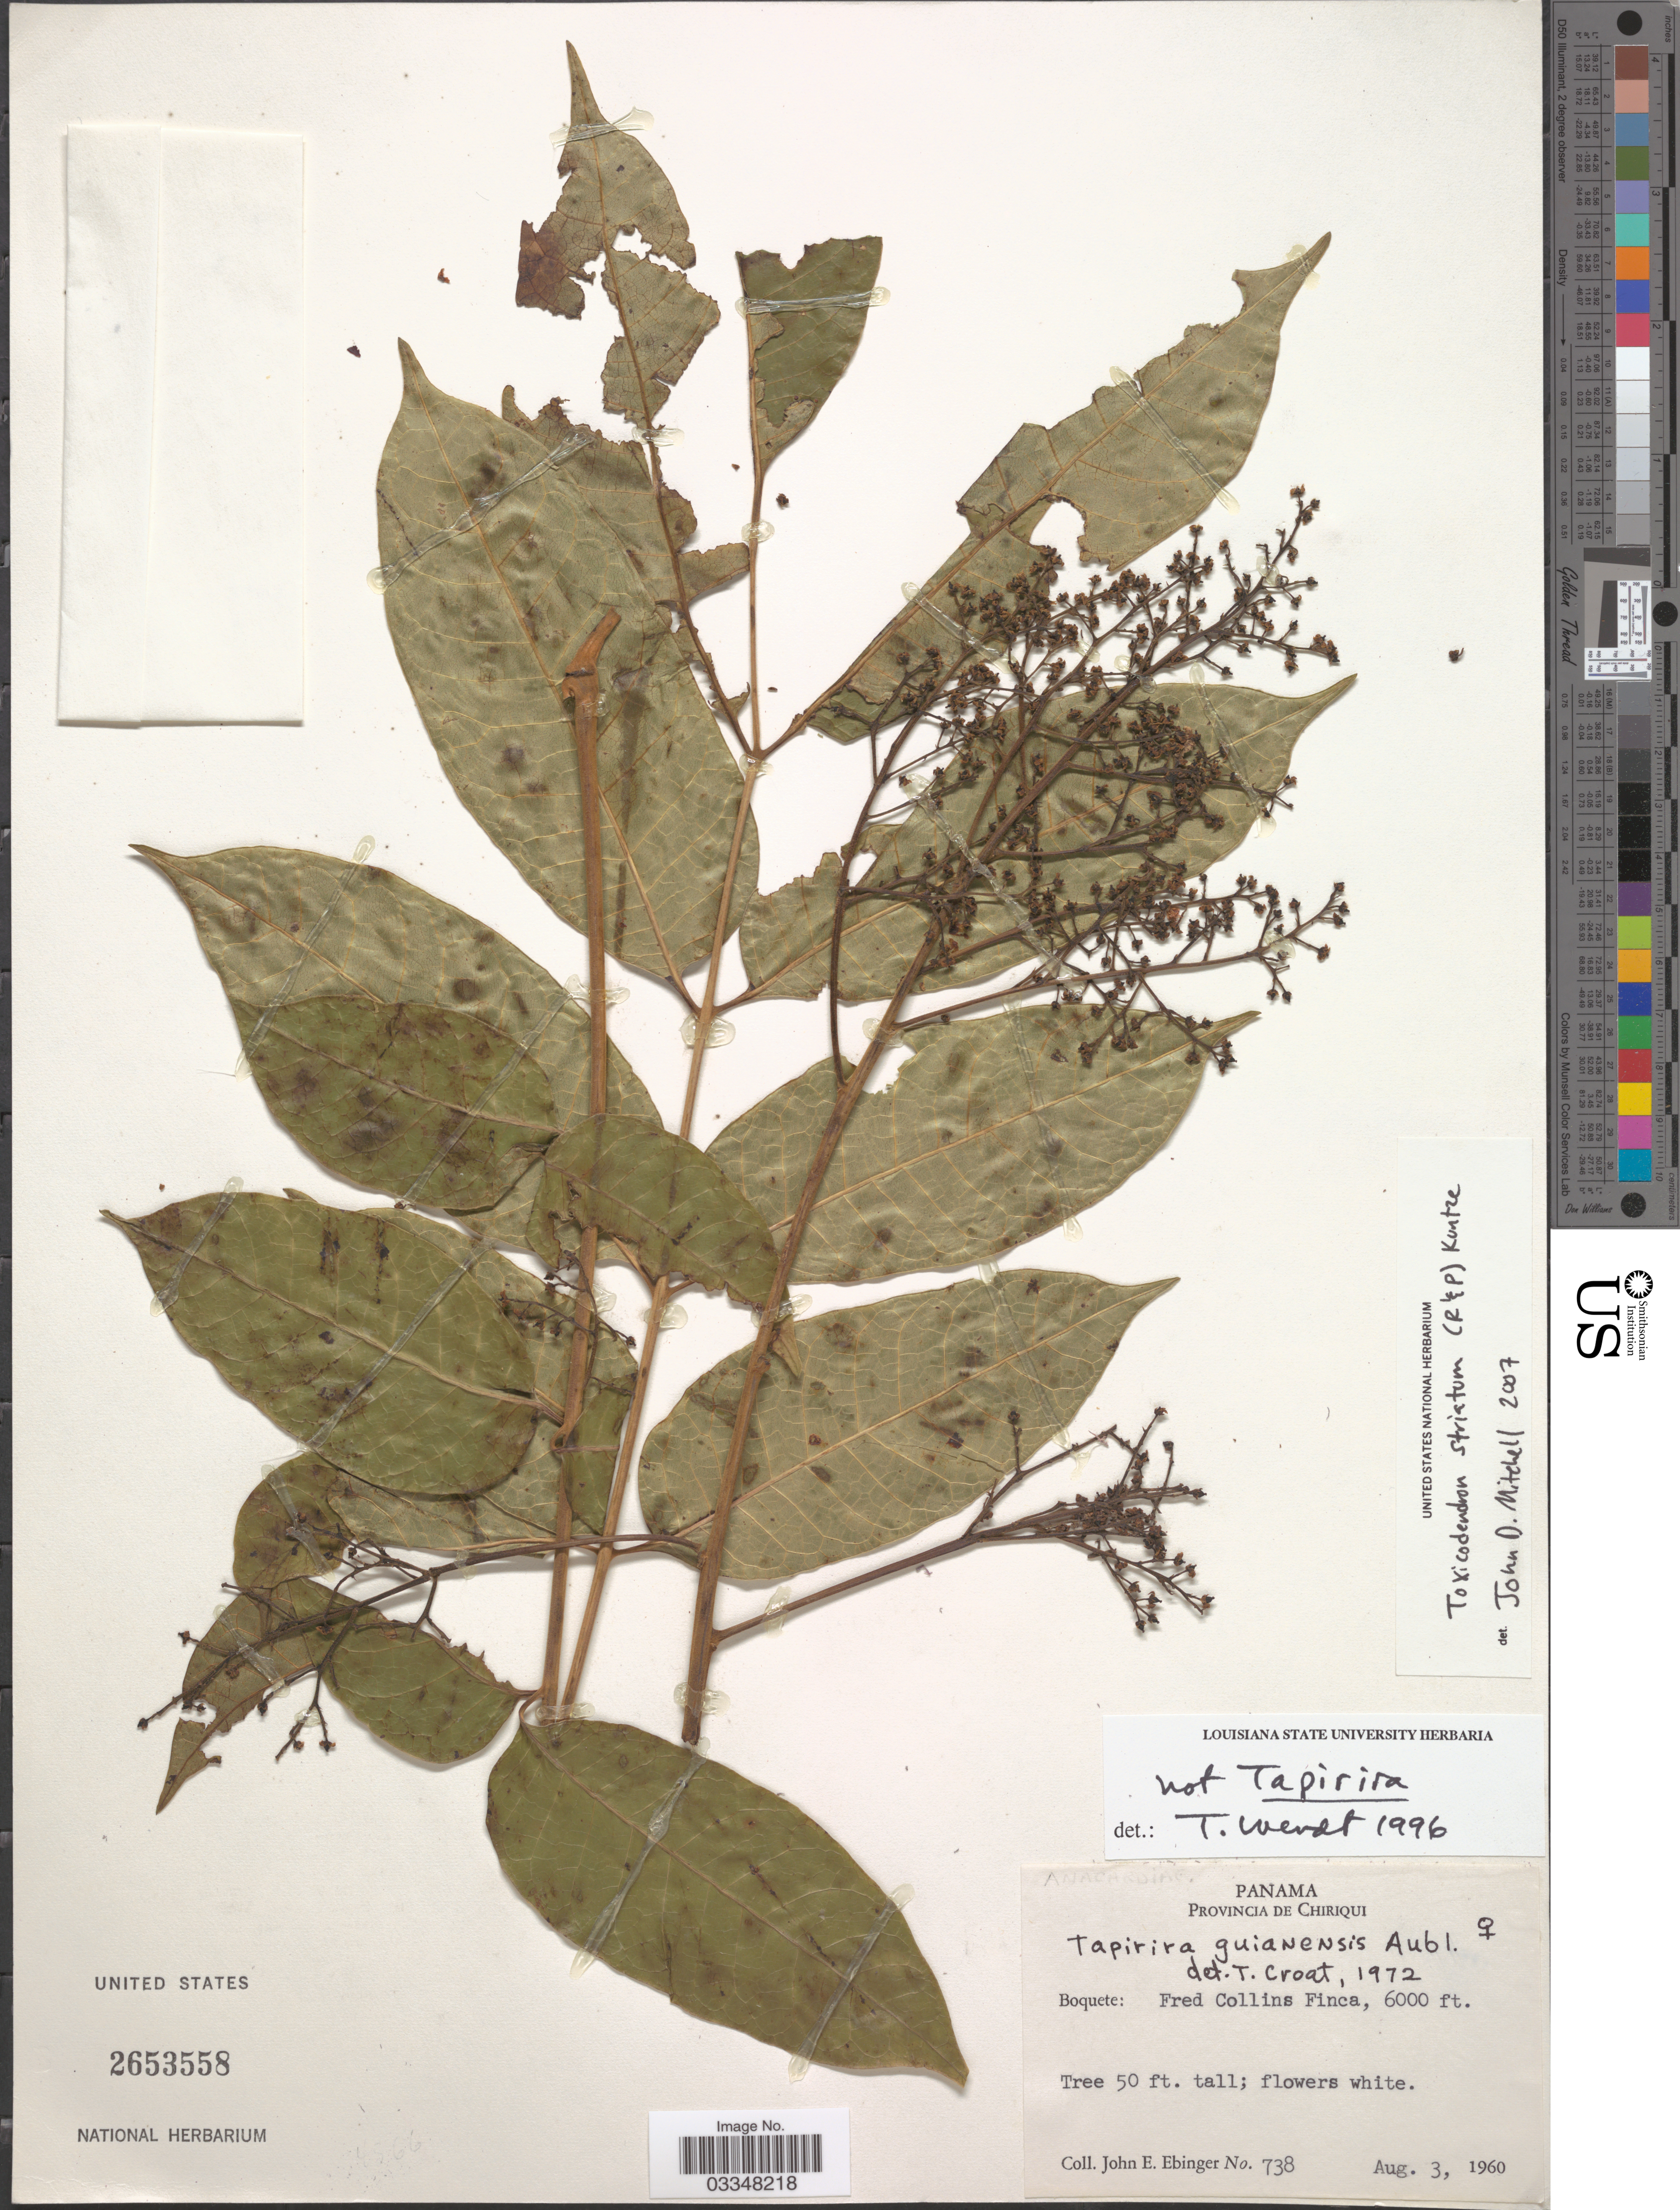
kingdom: Plantae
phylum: Tracheophyta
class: Magnoliopsida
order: Sapindales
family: Anacardiaceae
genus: Toxicodendron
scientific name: Toxicodendron striatum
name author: (Ruiz & Pav.) Kuntze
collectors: J. Ebinger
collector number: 738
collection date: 1960-08-03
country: Panama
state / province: Chiriqui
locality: Boquete: Fred Collins Finca.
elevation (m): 1829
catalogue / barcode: US 2653558